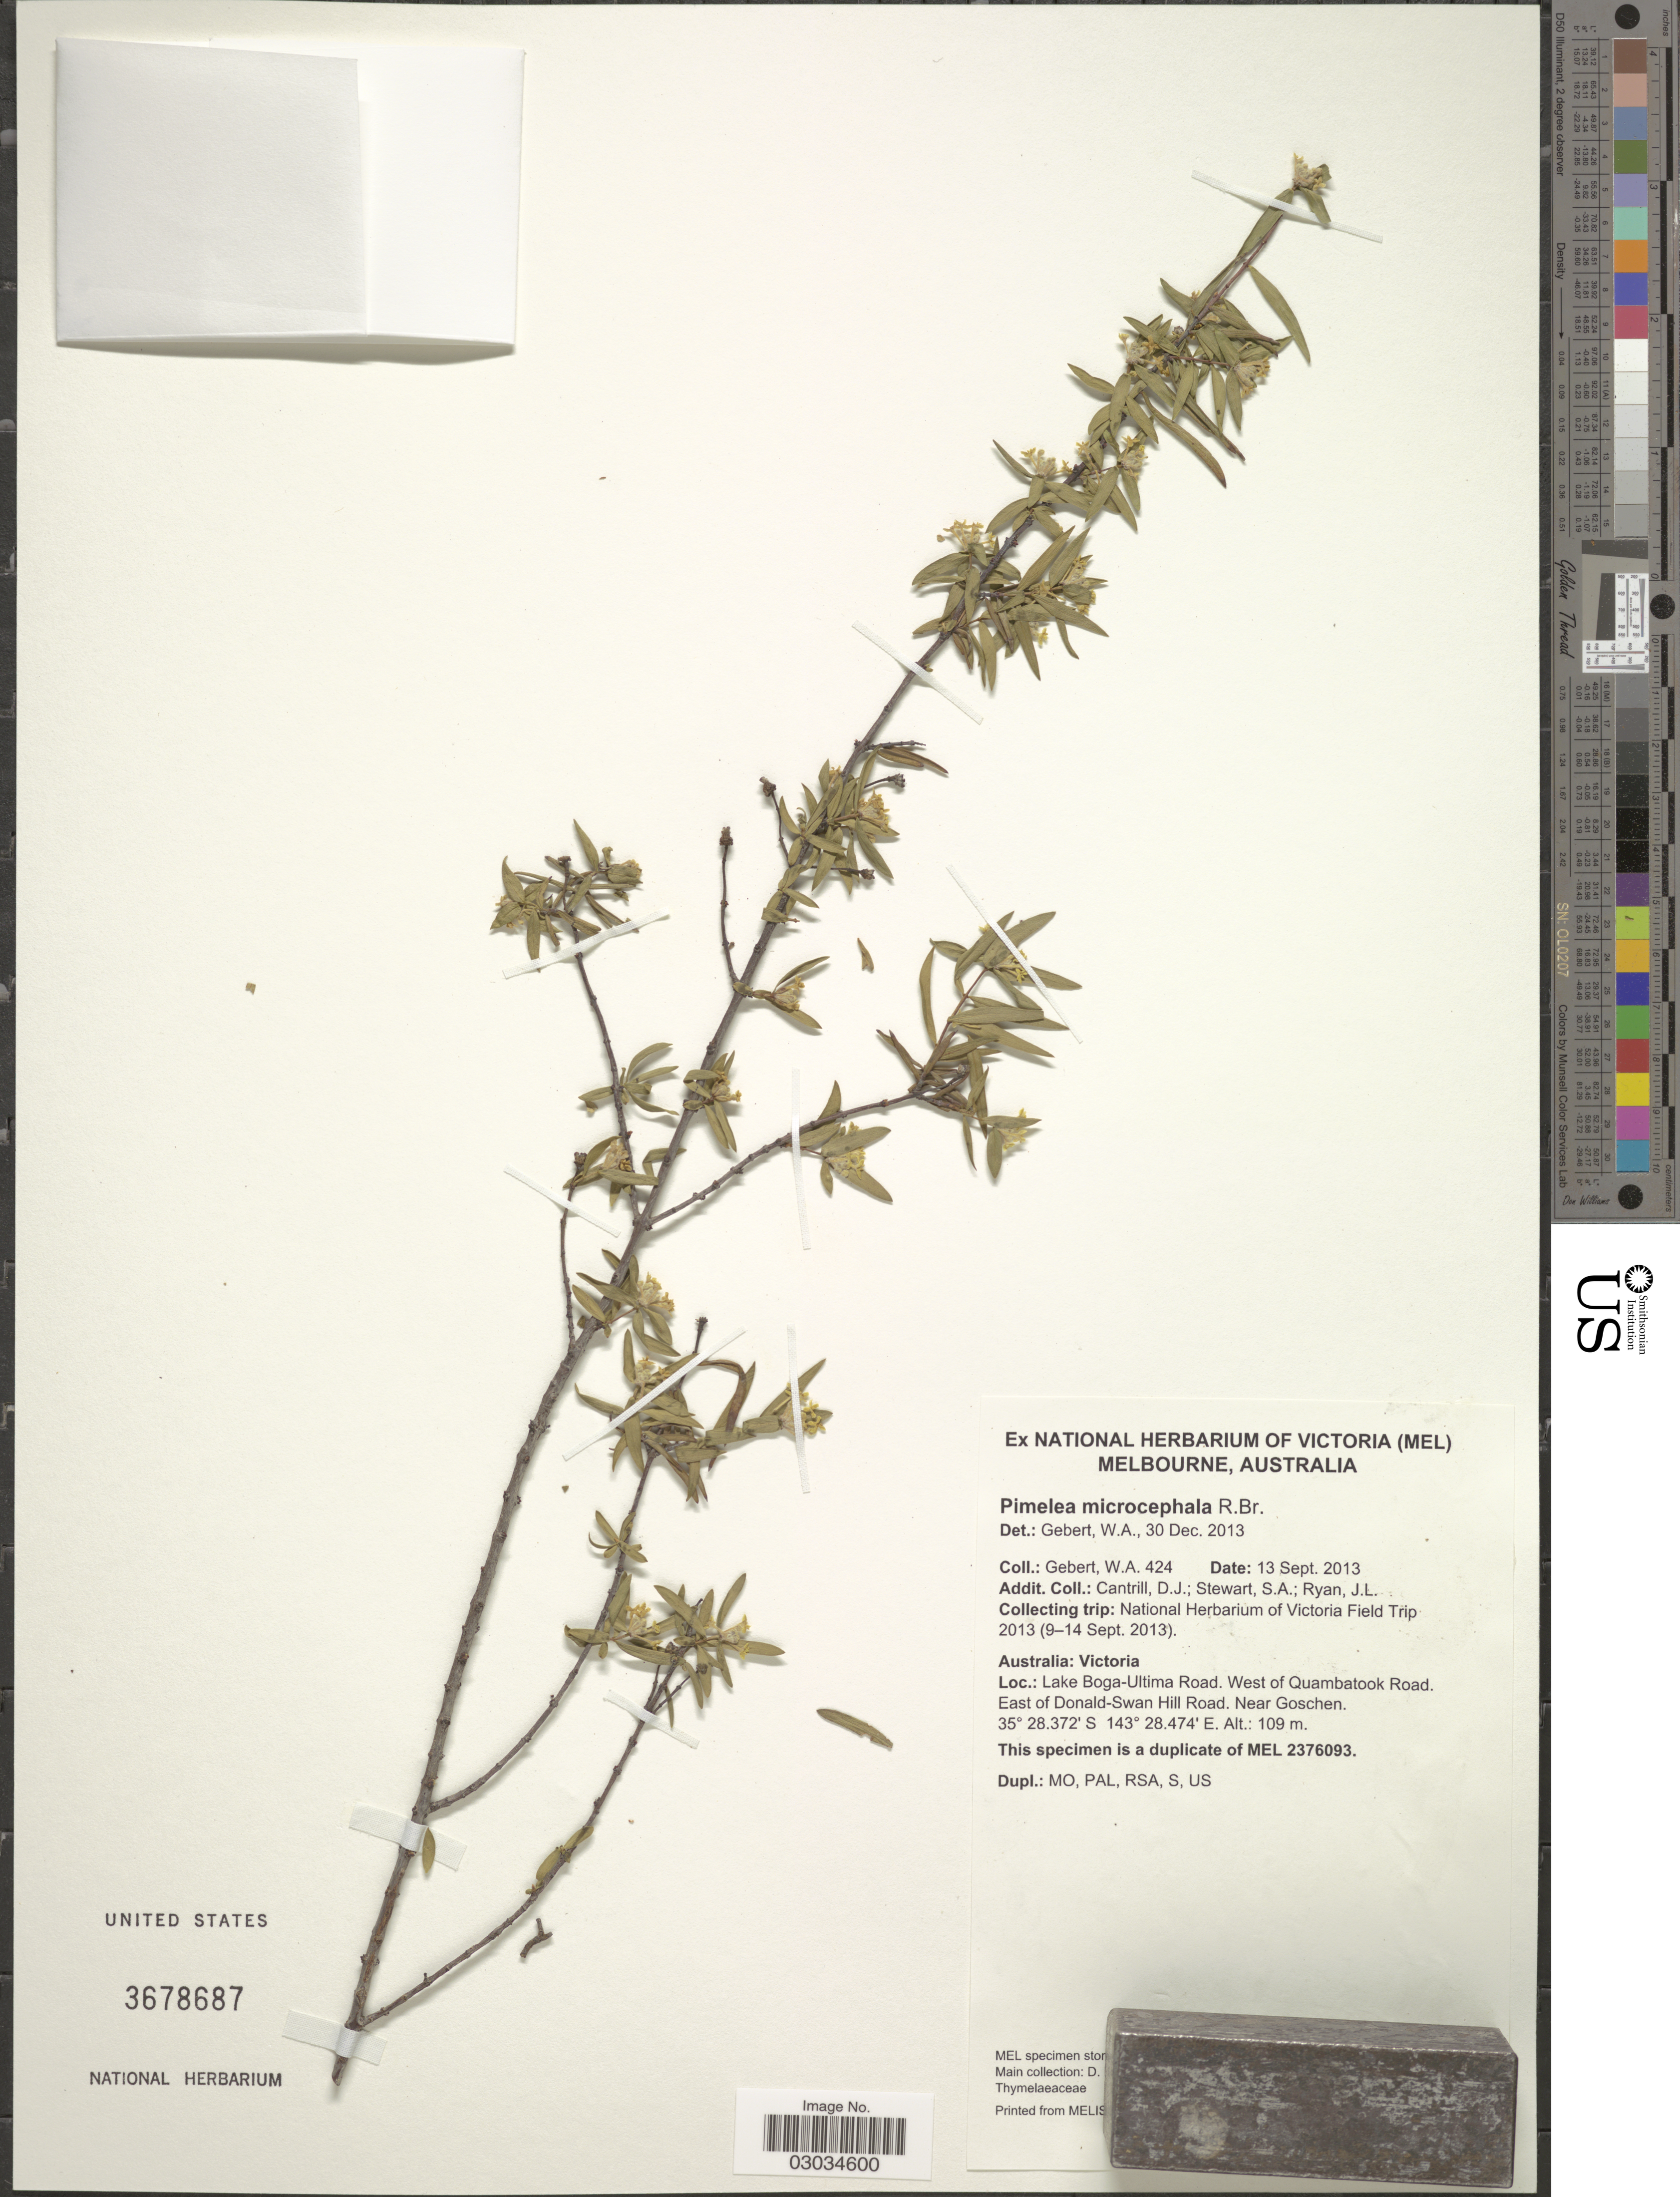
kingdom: Plantae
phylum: Tracheophyta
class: Magnoliopsida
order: Malvales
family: Thymelaeaceae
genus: Pimelea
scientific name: Pimelea microcephala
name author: R. Br.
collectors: W. Gebert, D. Cantrill, S. Stewart & J. Ryan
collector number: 424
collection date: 2013-09-13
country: Australia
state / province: Victoria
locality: Victoria. Lake Boga-Ultima Road. West of Quambatook Road. East of Donald-Swan Hill Road. Near Goschen.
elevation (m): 109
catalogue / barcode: US 3678687